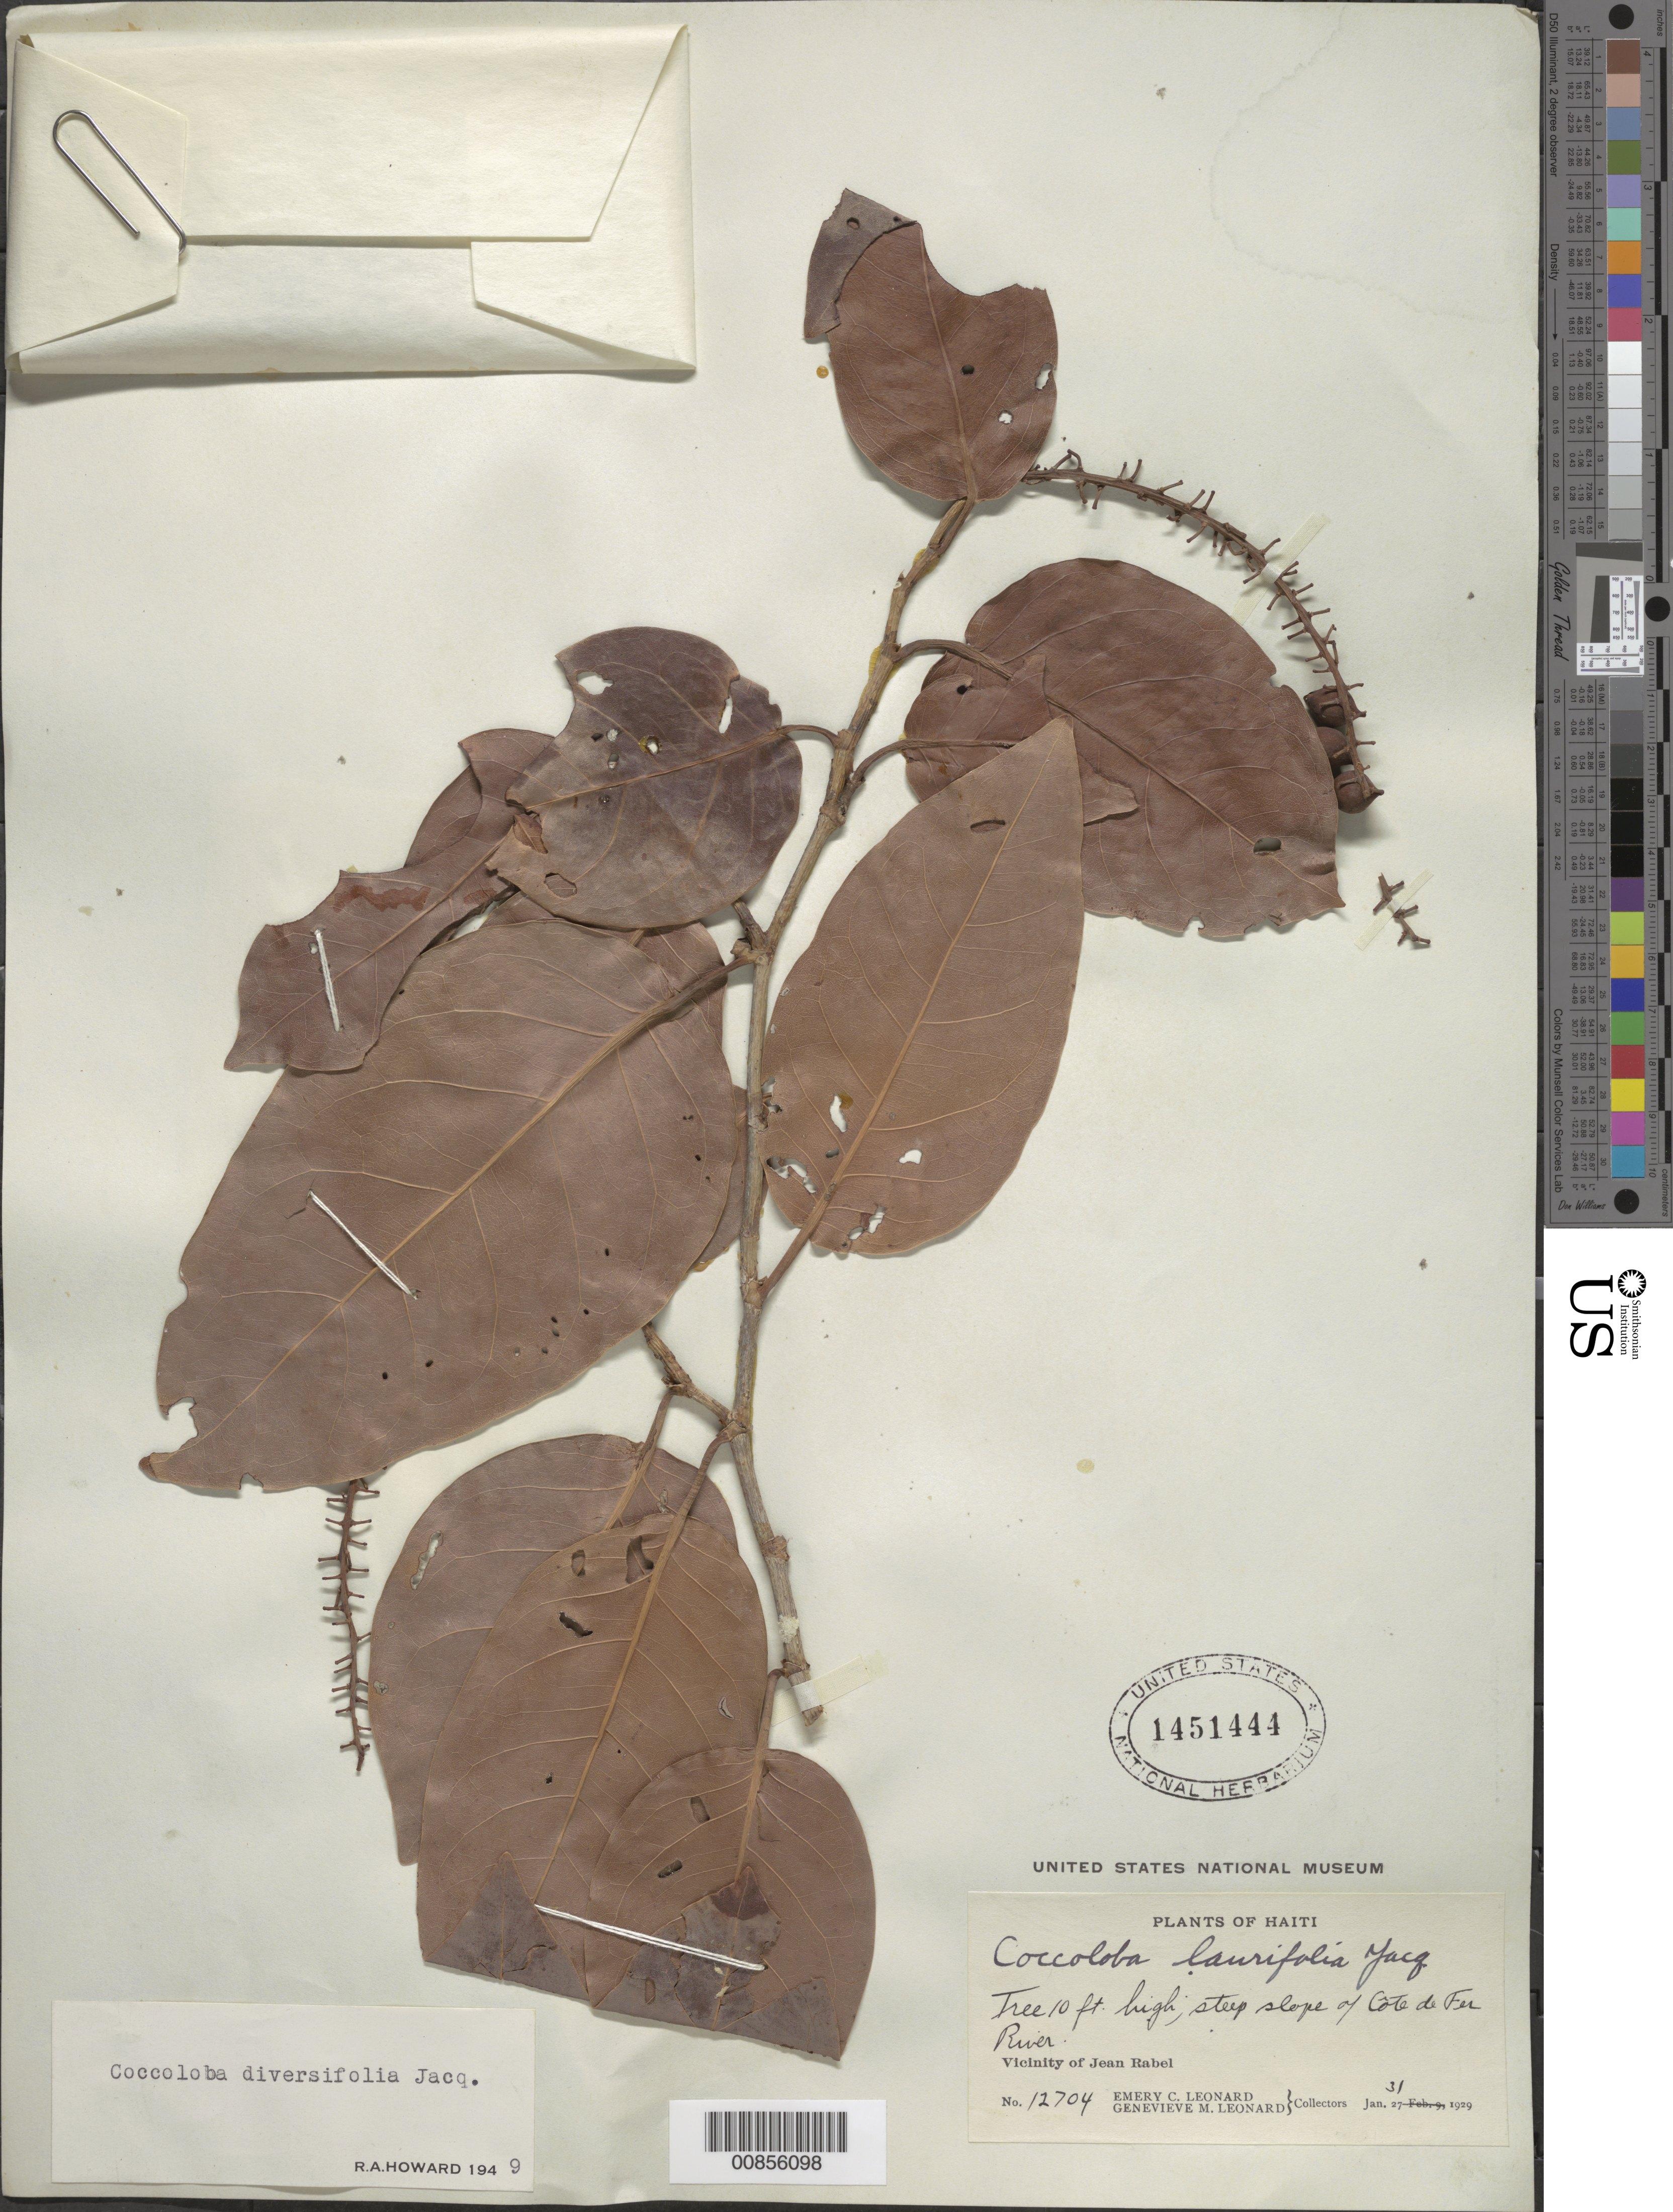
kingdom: Plantae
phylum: Tracheophyta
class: Magnoliopsida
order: Caryophyllales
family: Polygonaceae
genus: Coccoloba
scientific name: Coccoloba diversifolia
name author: Jacq.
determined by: Howard, R. A.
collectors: E. C. Leonard & G. M. Leonard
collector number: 12704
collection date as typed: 31 Jan 1929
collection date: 1929-01-31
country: Haiti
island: Hispaniola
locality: Vicinity of Jean Rabel. Steep slope of Côte de Fer River.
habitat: Steep slope.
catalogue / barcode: US 1451444